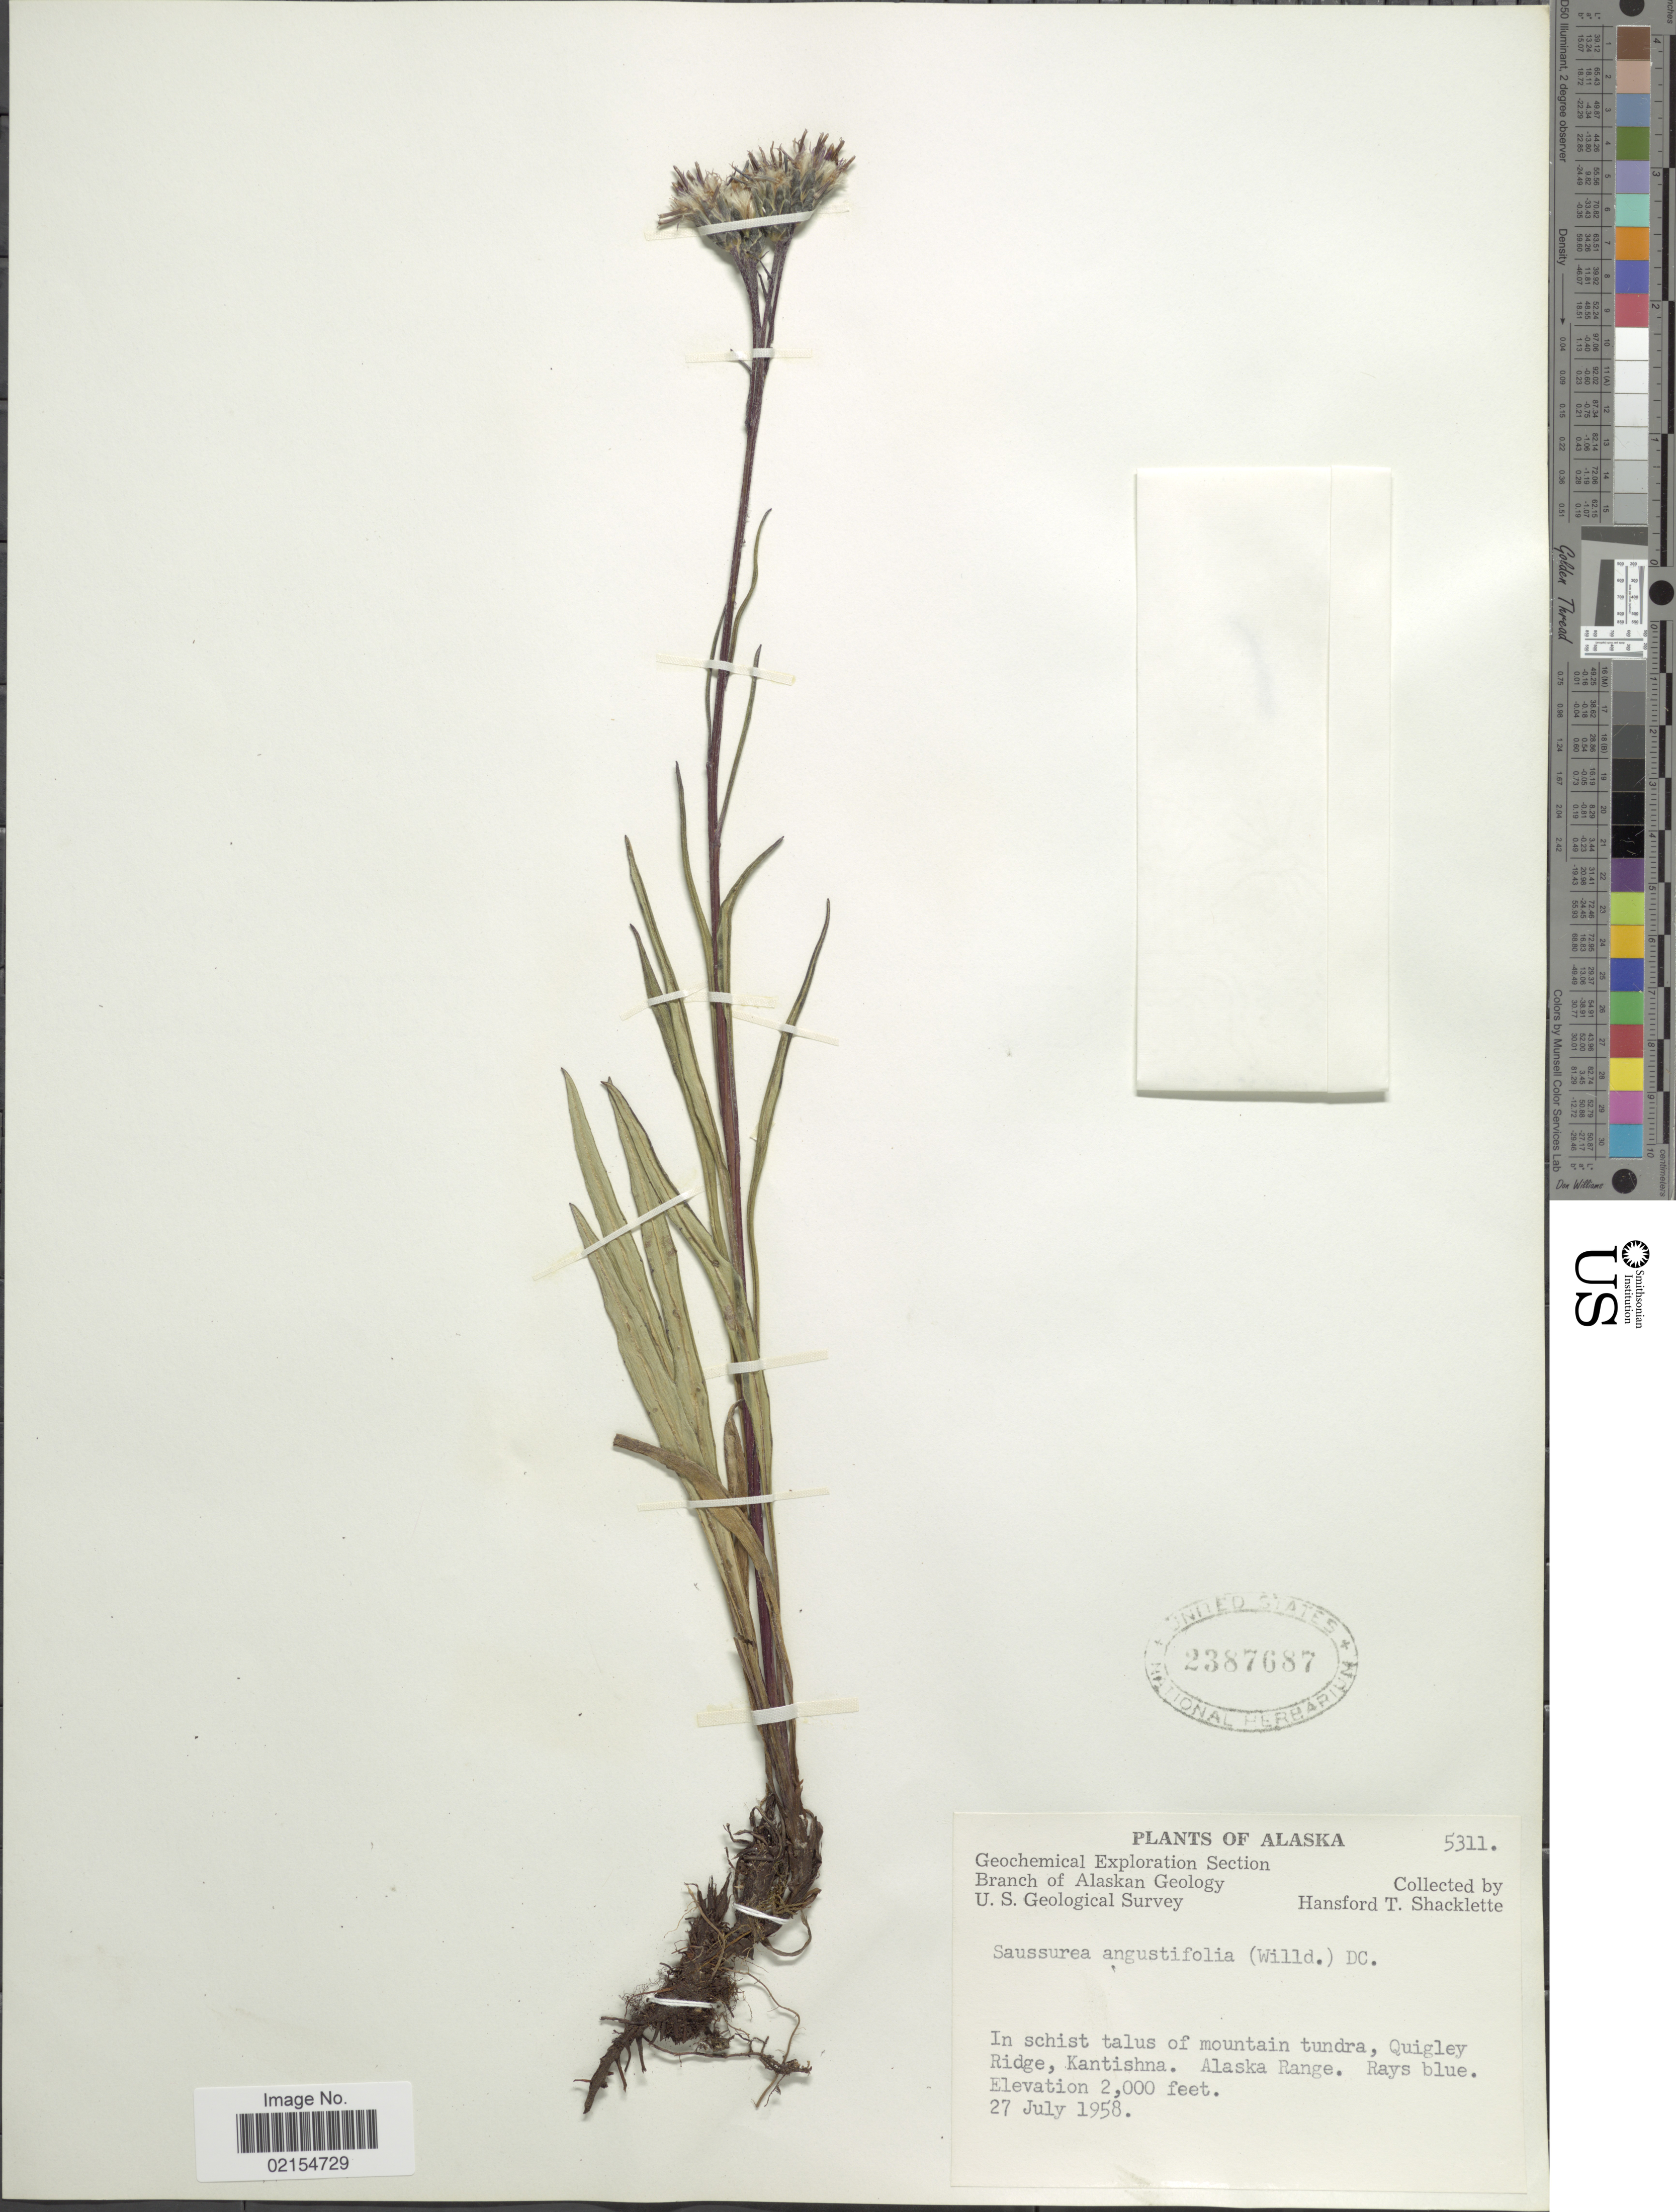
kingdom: Plantae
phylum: Tracheophyta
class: Magnoliopsida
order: Asterales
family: Asteraceae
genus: Saussurea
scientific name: Saussurea angustifolia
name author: (L.) DC.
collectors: H. Shacklette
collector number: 5311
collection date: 1958-07-27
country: United States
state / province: Alaska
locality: In schist talus of mountain tundra, Quigley Ridge, Katishna, Alaska Range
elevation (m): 610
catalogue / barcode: US 2387687